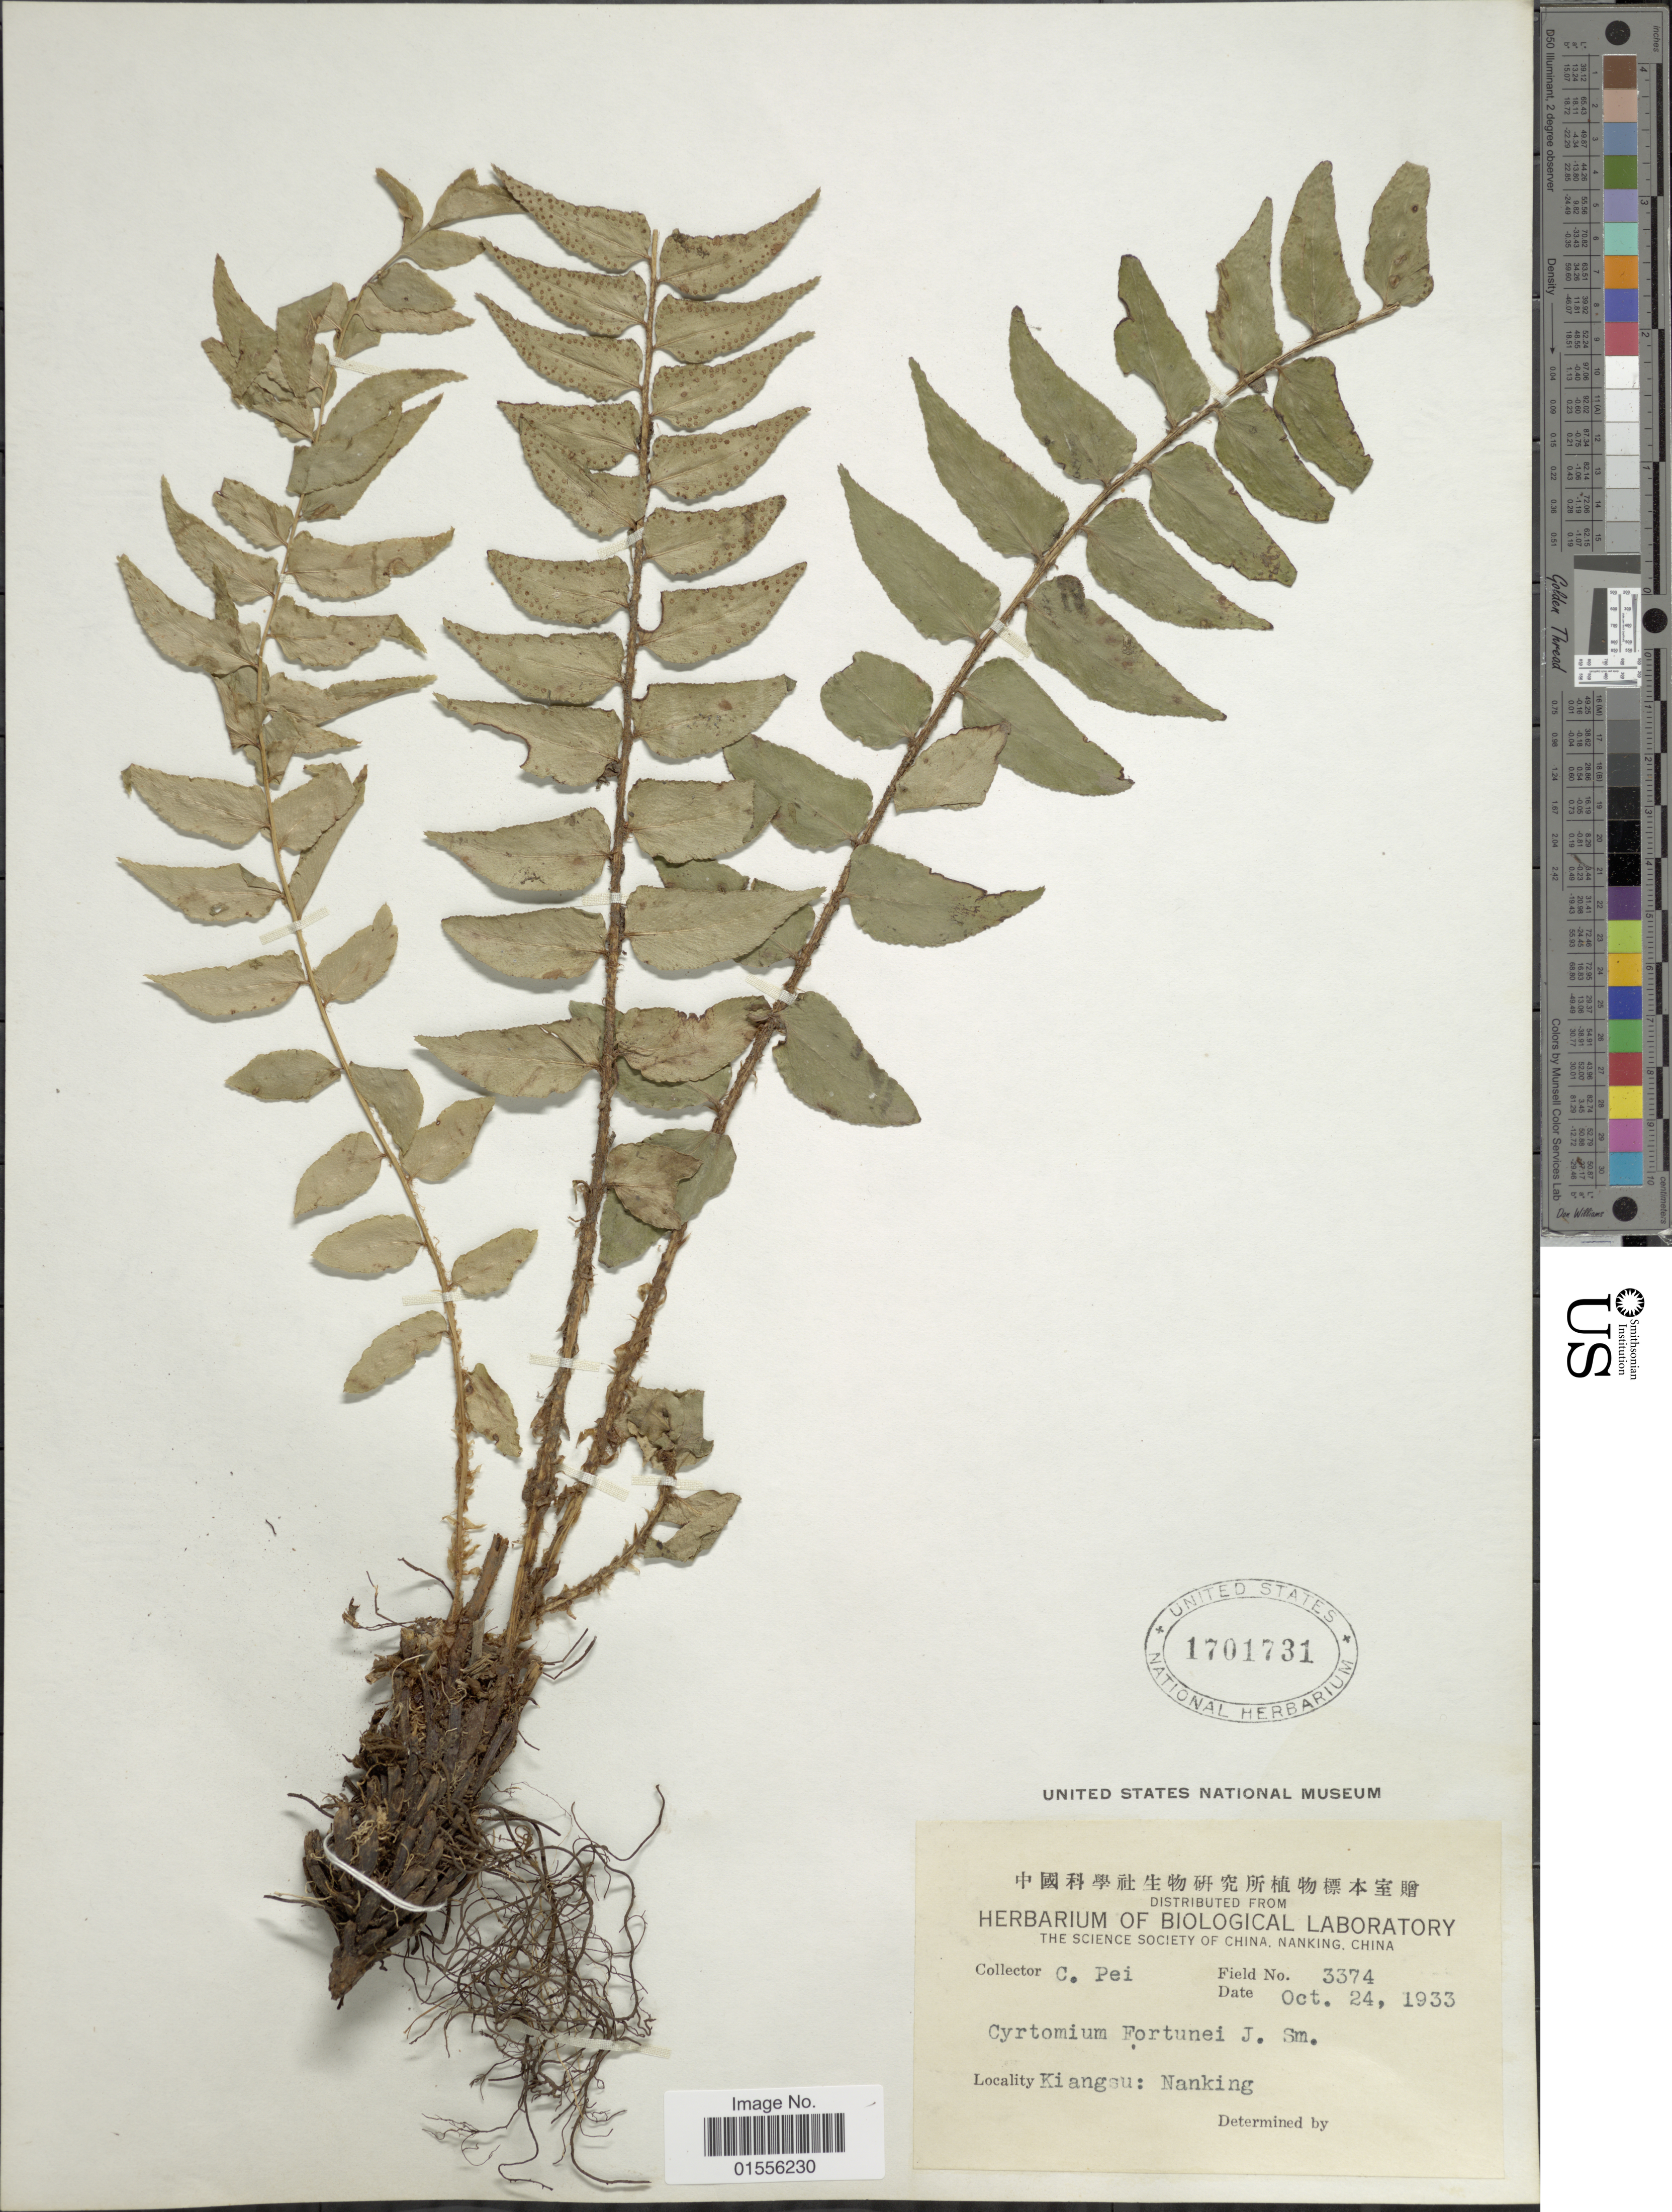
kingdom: Plantae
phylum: Tracheophyta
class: Polypodiopsida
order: Polypodiales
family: Dryopteridaceae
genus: Cyrtomium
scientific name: Cyrtomium fortunei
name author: J. Sm.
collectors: C. P'ei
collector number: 3374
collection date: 1933-10-24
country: China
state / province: Jiangsu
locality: Kiangsu: Nanking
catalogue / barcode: US 1701731